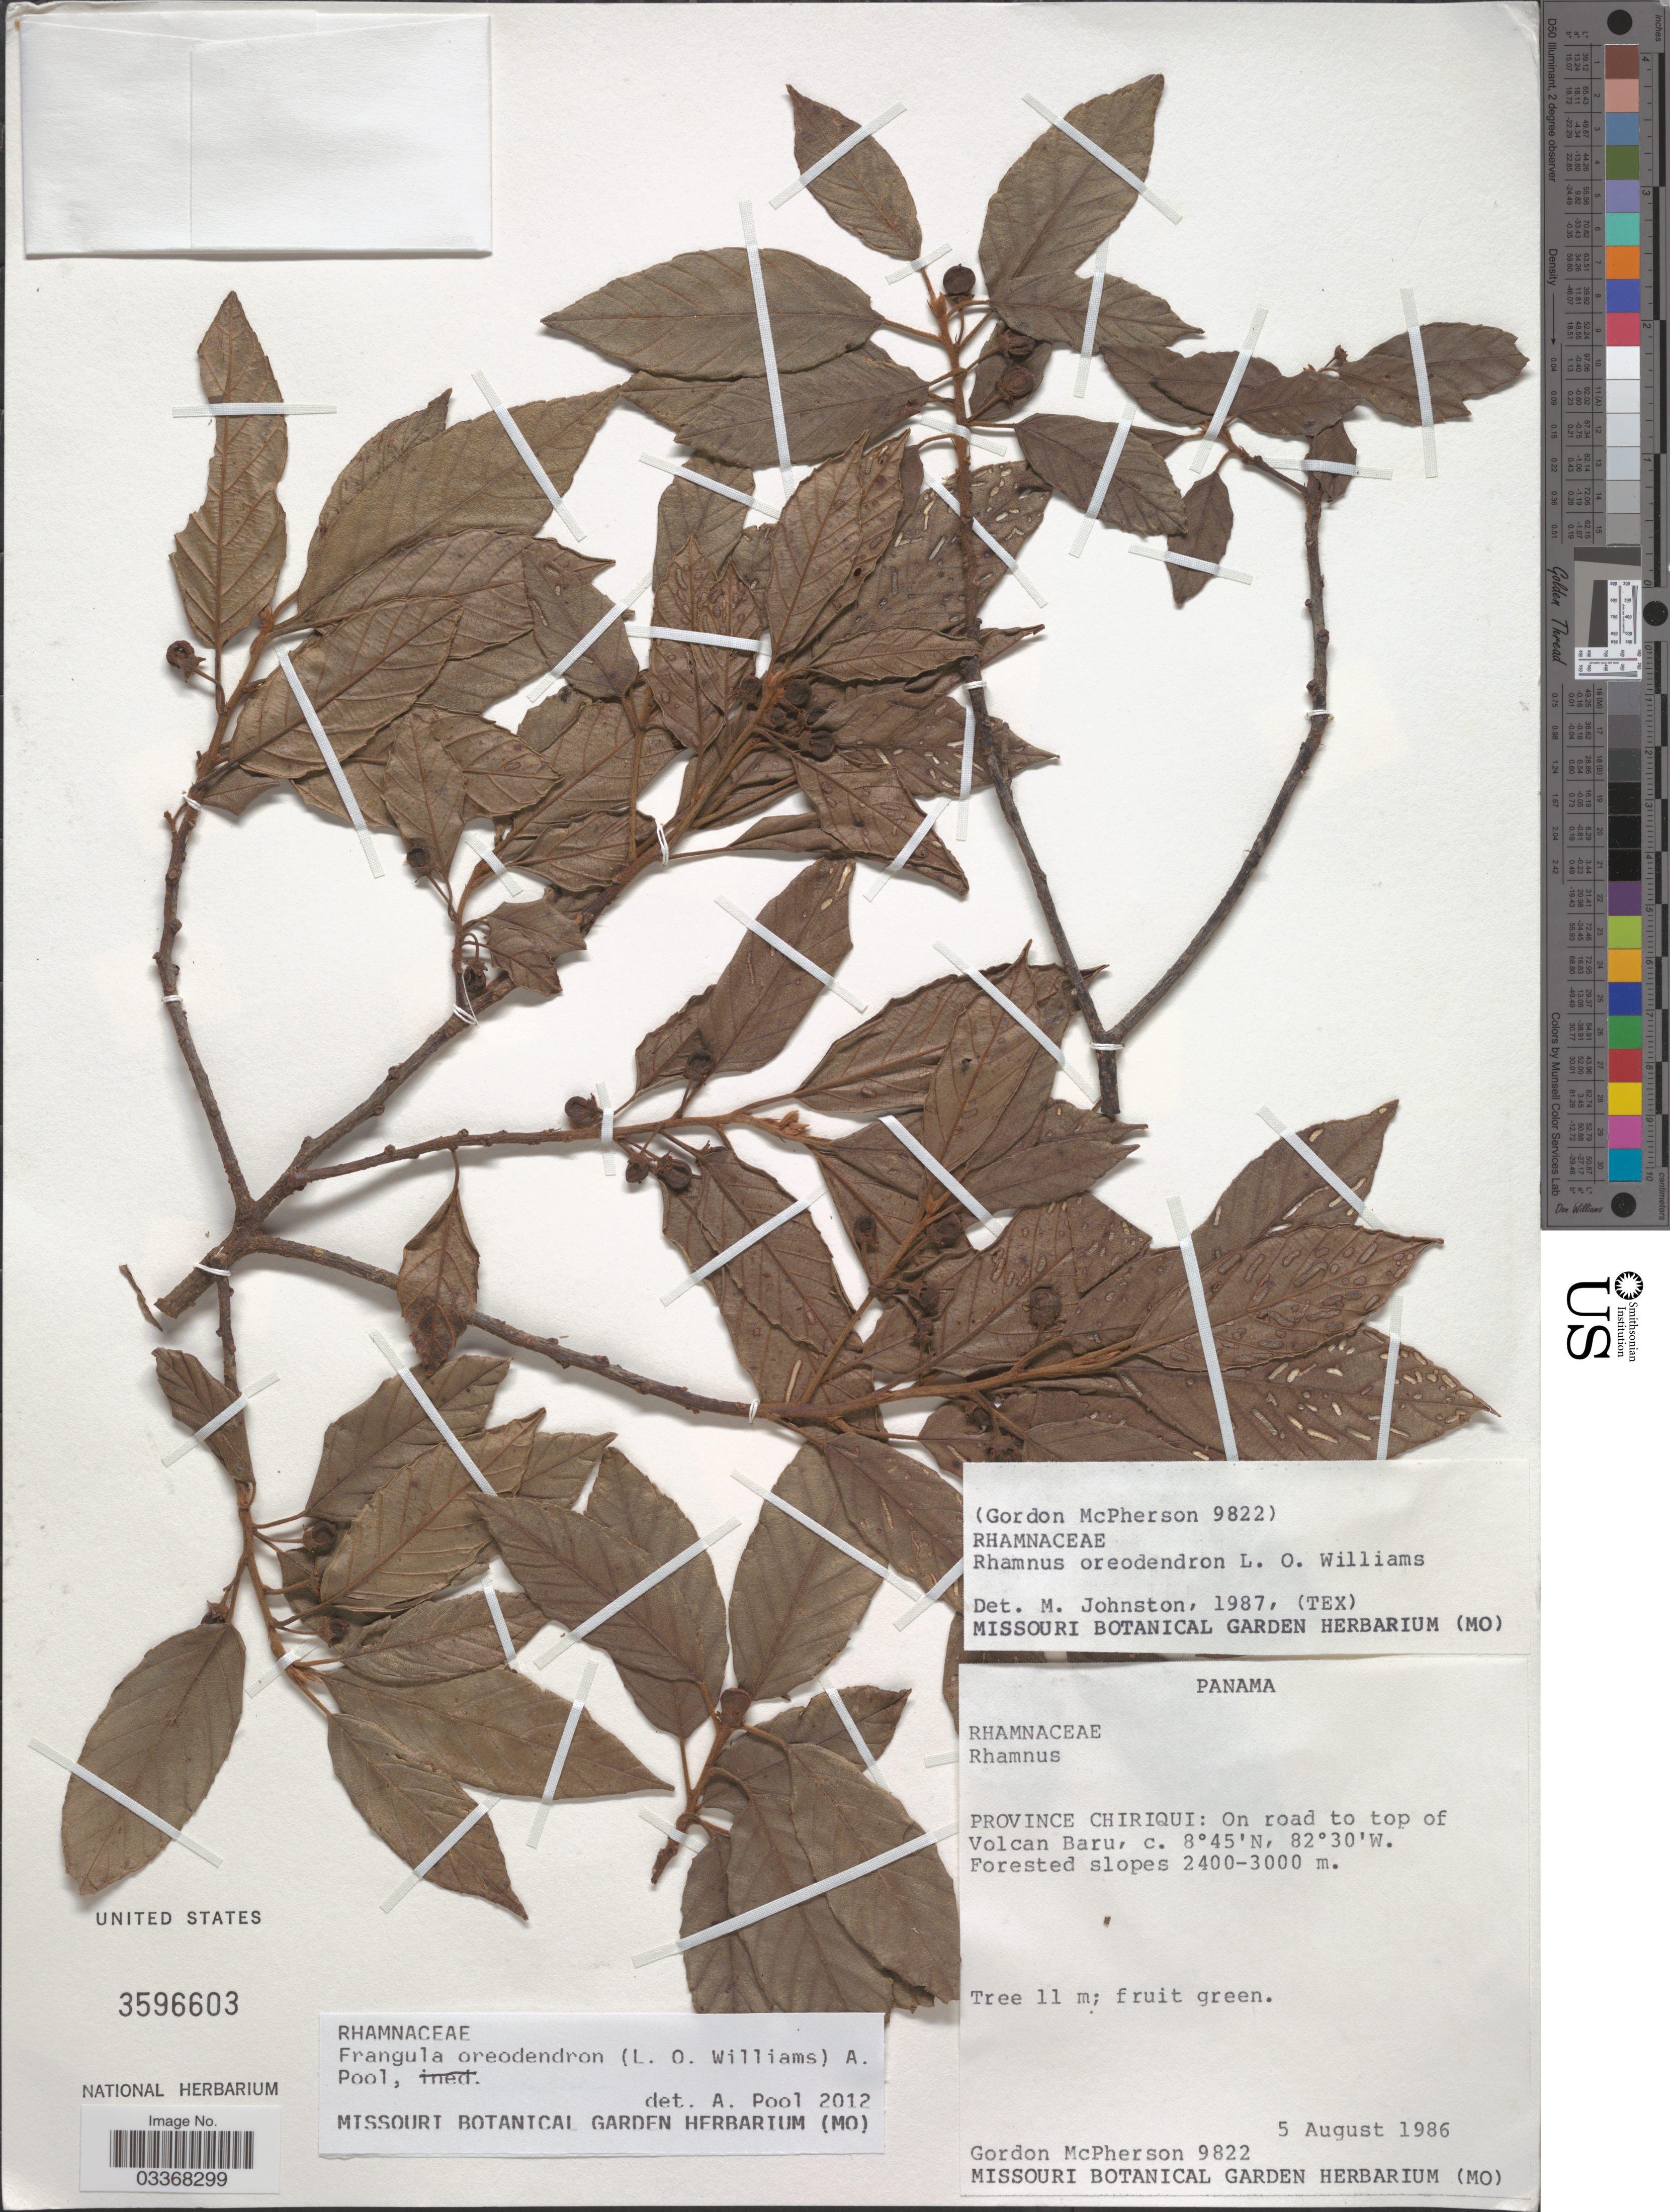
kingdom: Plantae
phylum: Tracheophyta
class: Magnoliopsida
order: Rosales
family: Rhamnaceae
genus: Frangula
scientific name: Frangula oreodendron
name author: (L.O. Williams) A. Pool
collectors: G. D. McPherson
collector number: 9822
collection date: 1986-08-05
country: Panama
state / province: Chiriqui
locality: On road to top of Volcan Baru.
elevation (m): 2400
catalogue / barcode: US 3596603